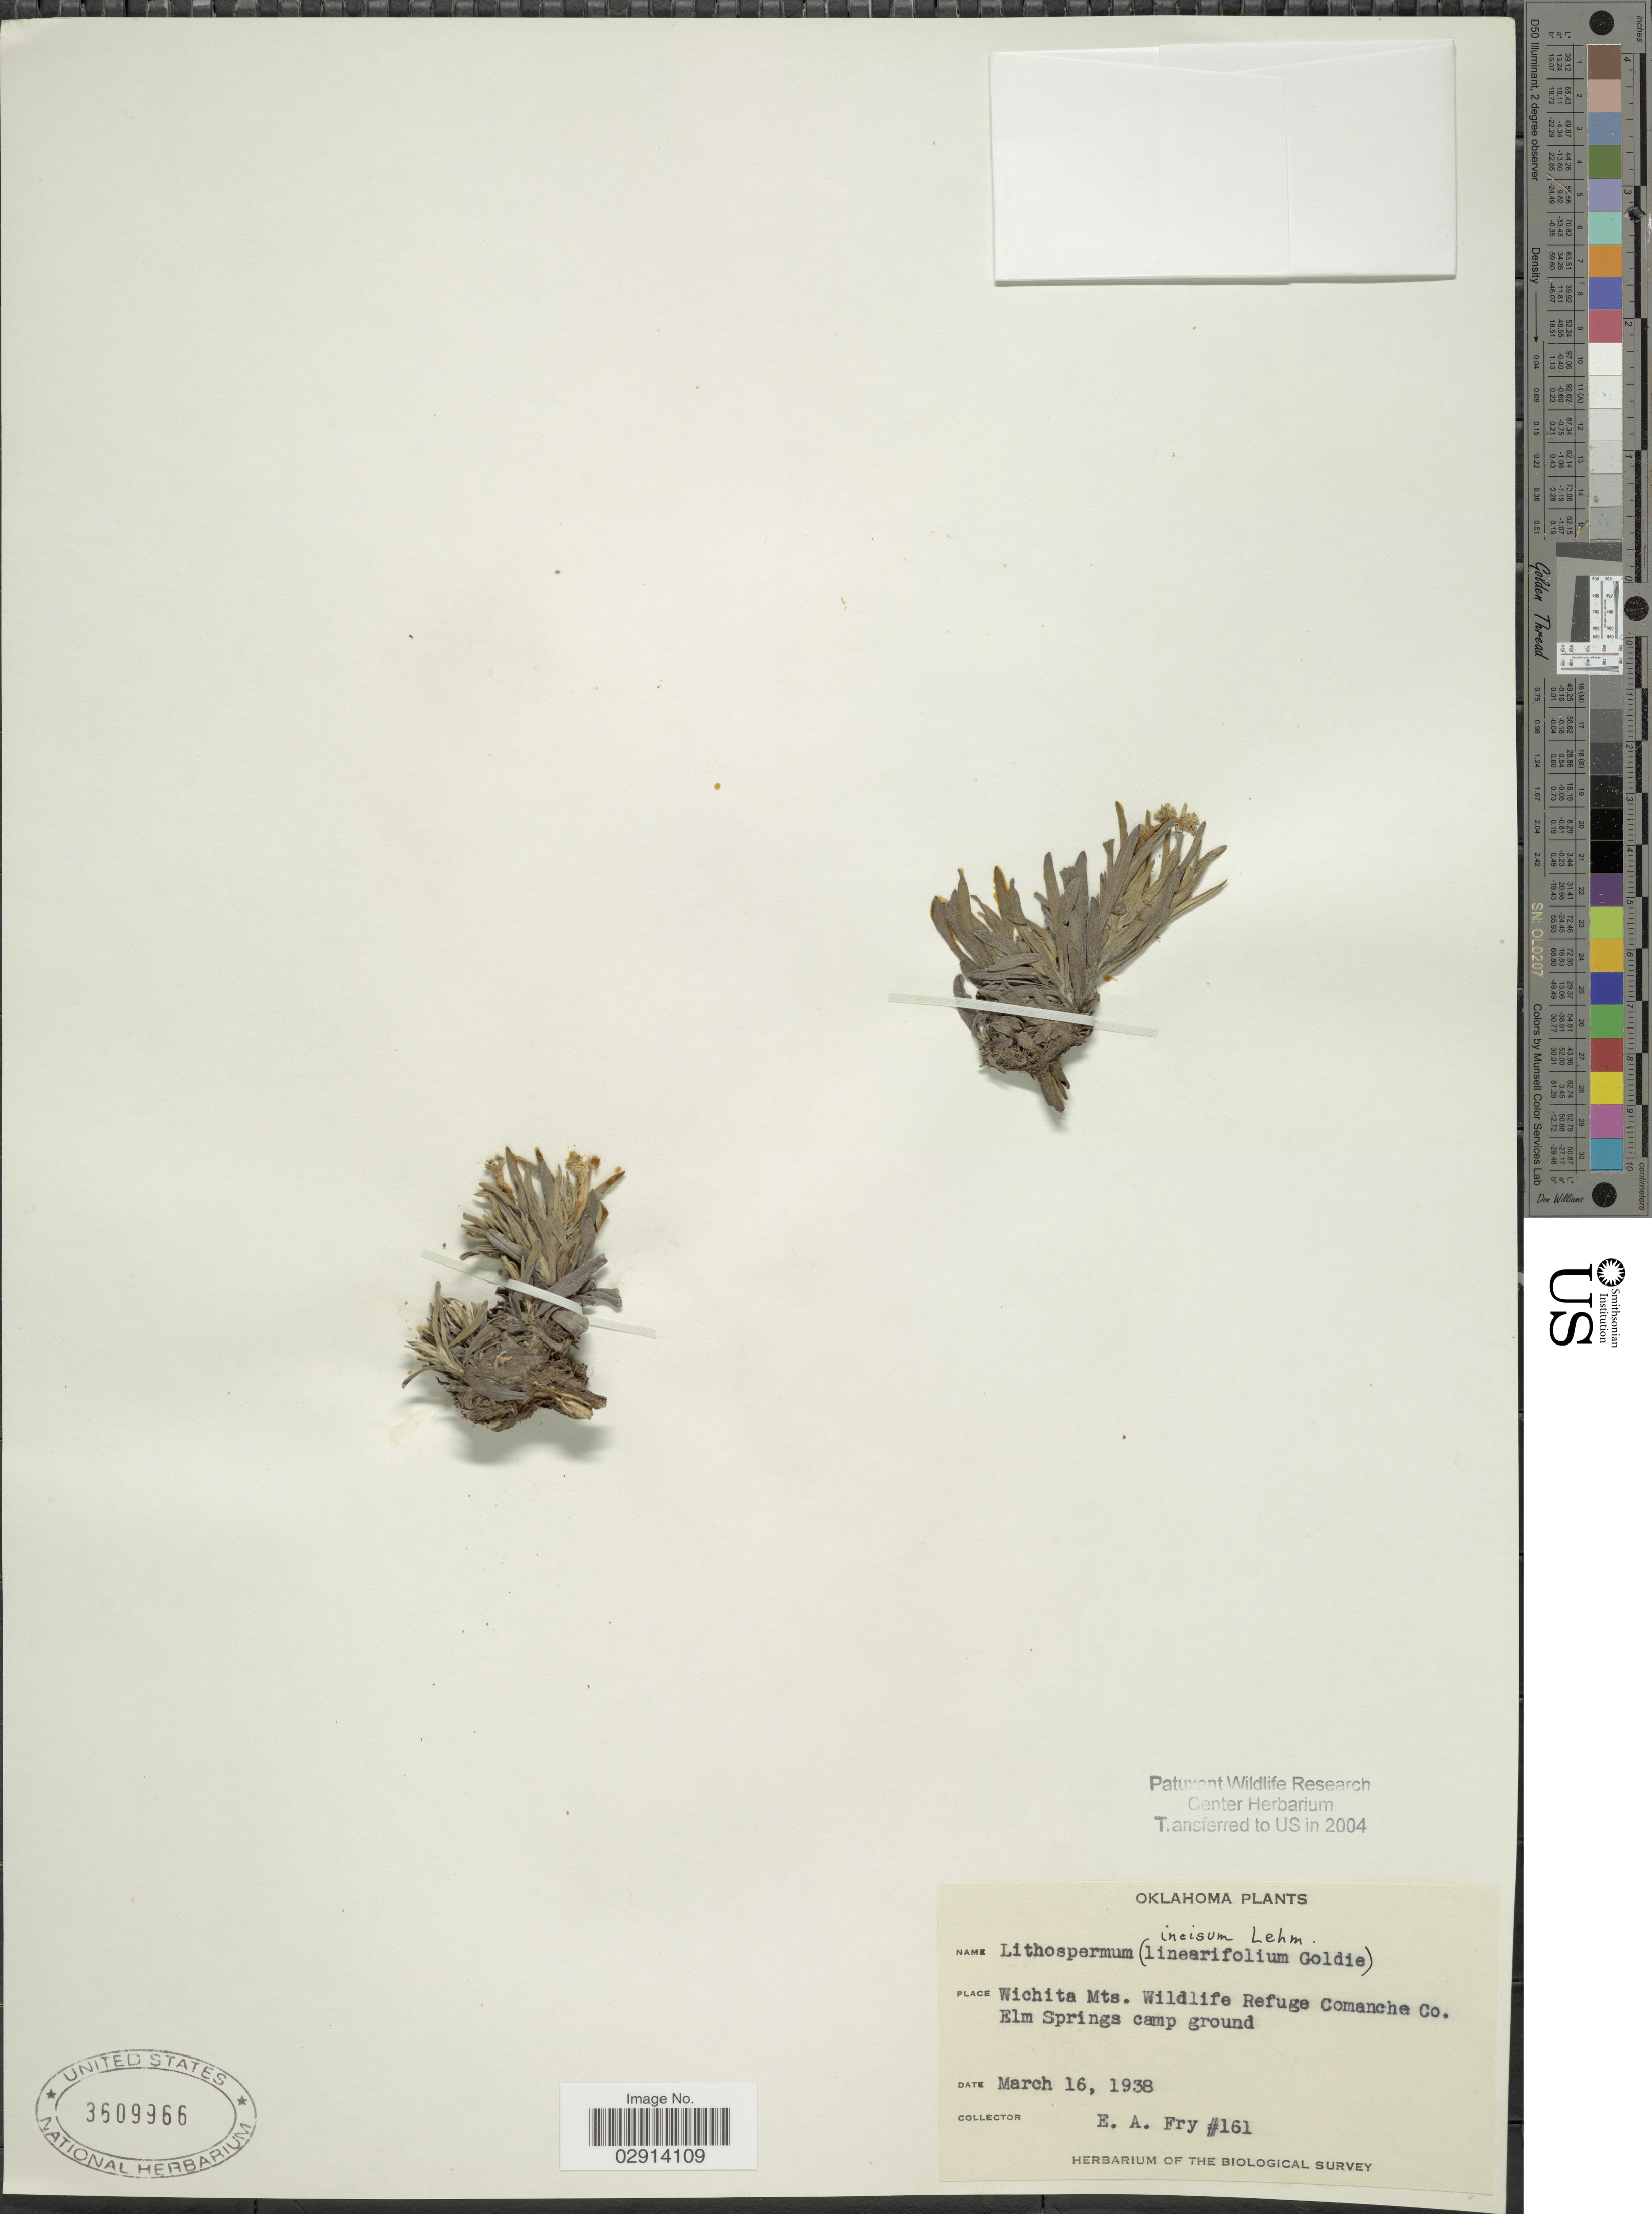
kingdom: Plantae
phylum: Tracheophyta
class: Magnoliopsida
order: Boraginales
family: Boraginaceae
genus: Lithospermum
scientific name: Lithospermum incisum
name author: Lehm.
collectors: E. Fry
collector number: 161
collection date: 1938-03-16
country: United States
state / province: Oklahoma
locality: Wichita Mts. Wildlife Refuge Comanche Co. Elm Springs camp ground.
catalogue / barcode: US 3609966